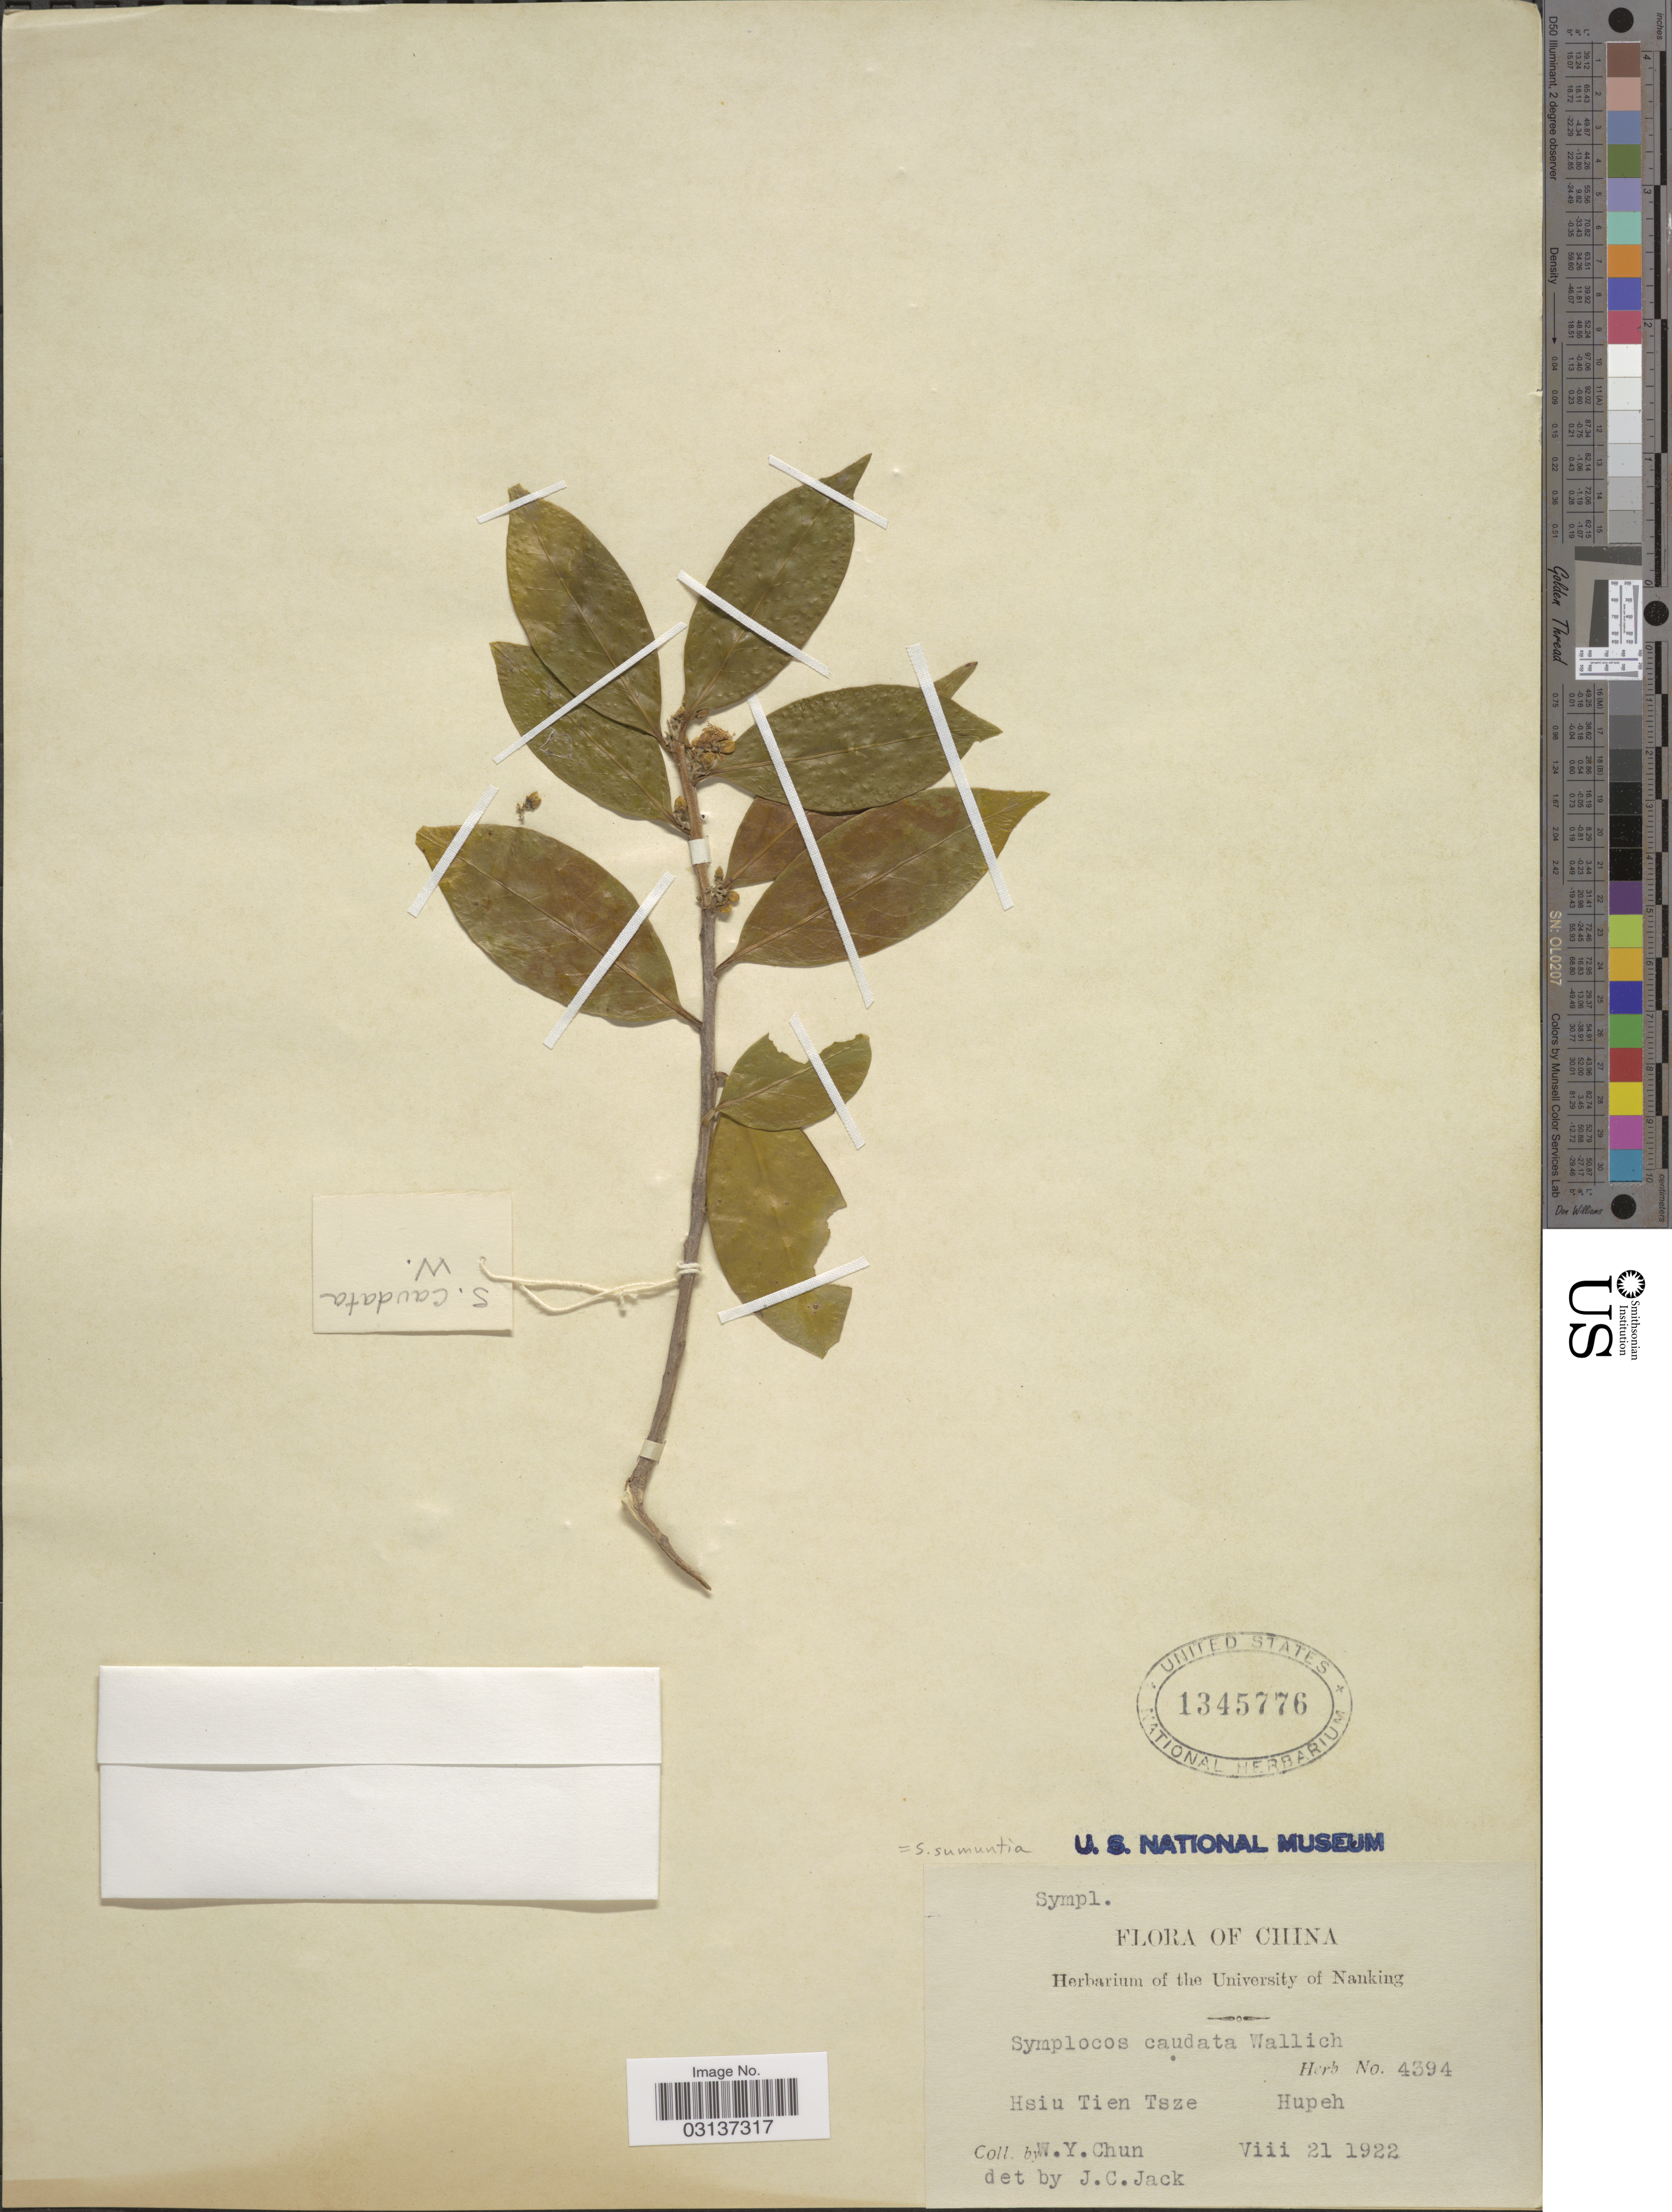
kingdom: Plantae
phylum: Tracheophyta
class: Magnoliopsida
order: Ericales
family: Symplocaceae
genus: Symplocos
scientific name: Symplocos sumuntia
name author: Buch.-Ham. ex D. Don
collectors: W. Y. Chun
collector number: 4394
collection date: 1922-08-21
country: China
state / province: Hubei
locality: Hsiu Tien Tsze. Hupeh.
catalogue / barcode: US 1345776